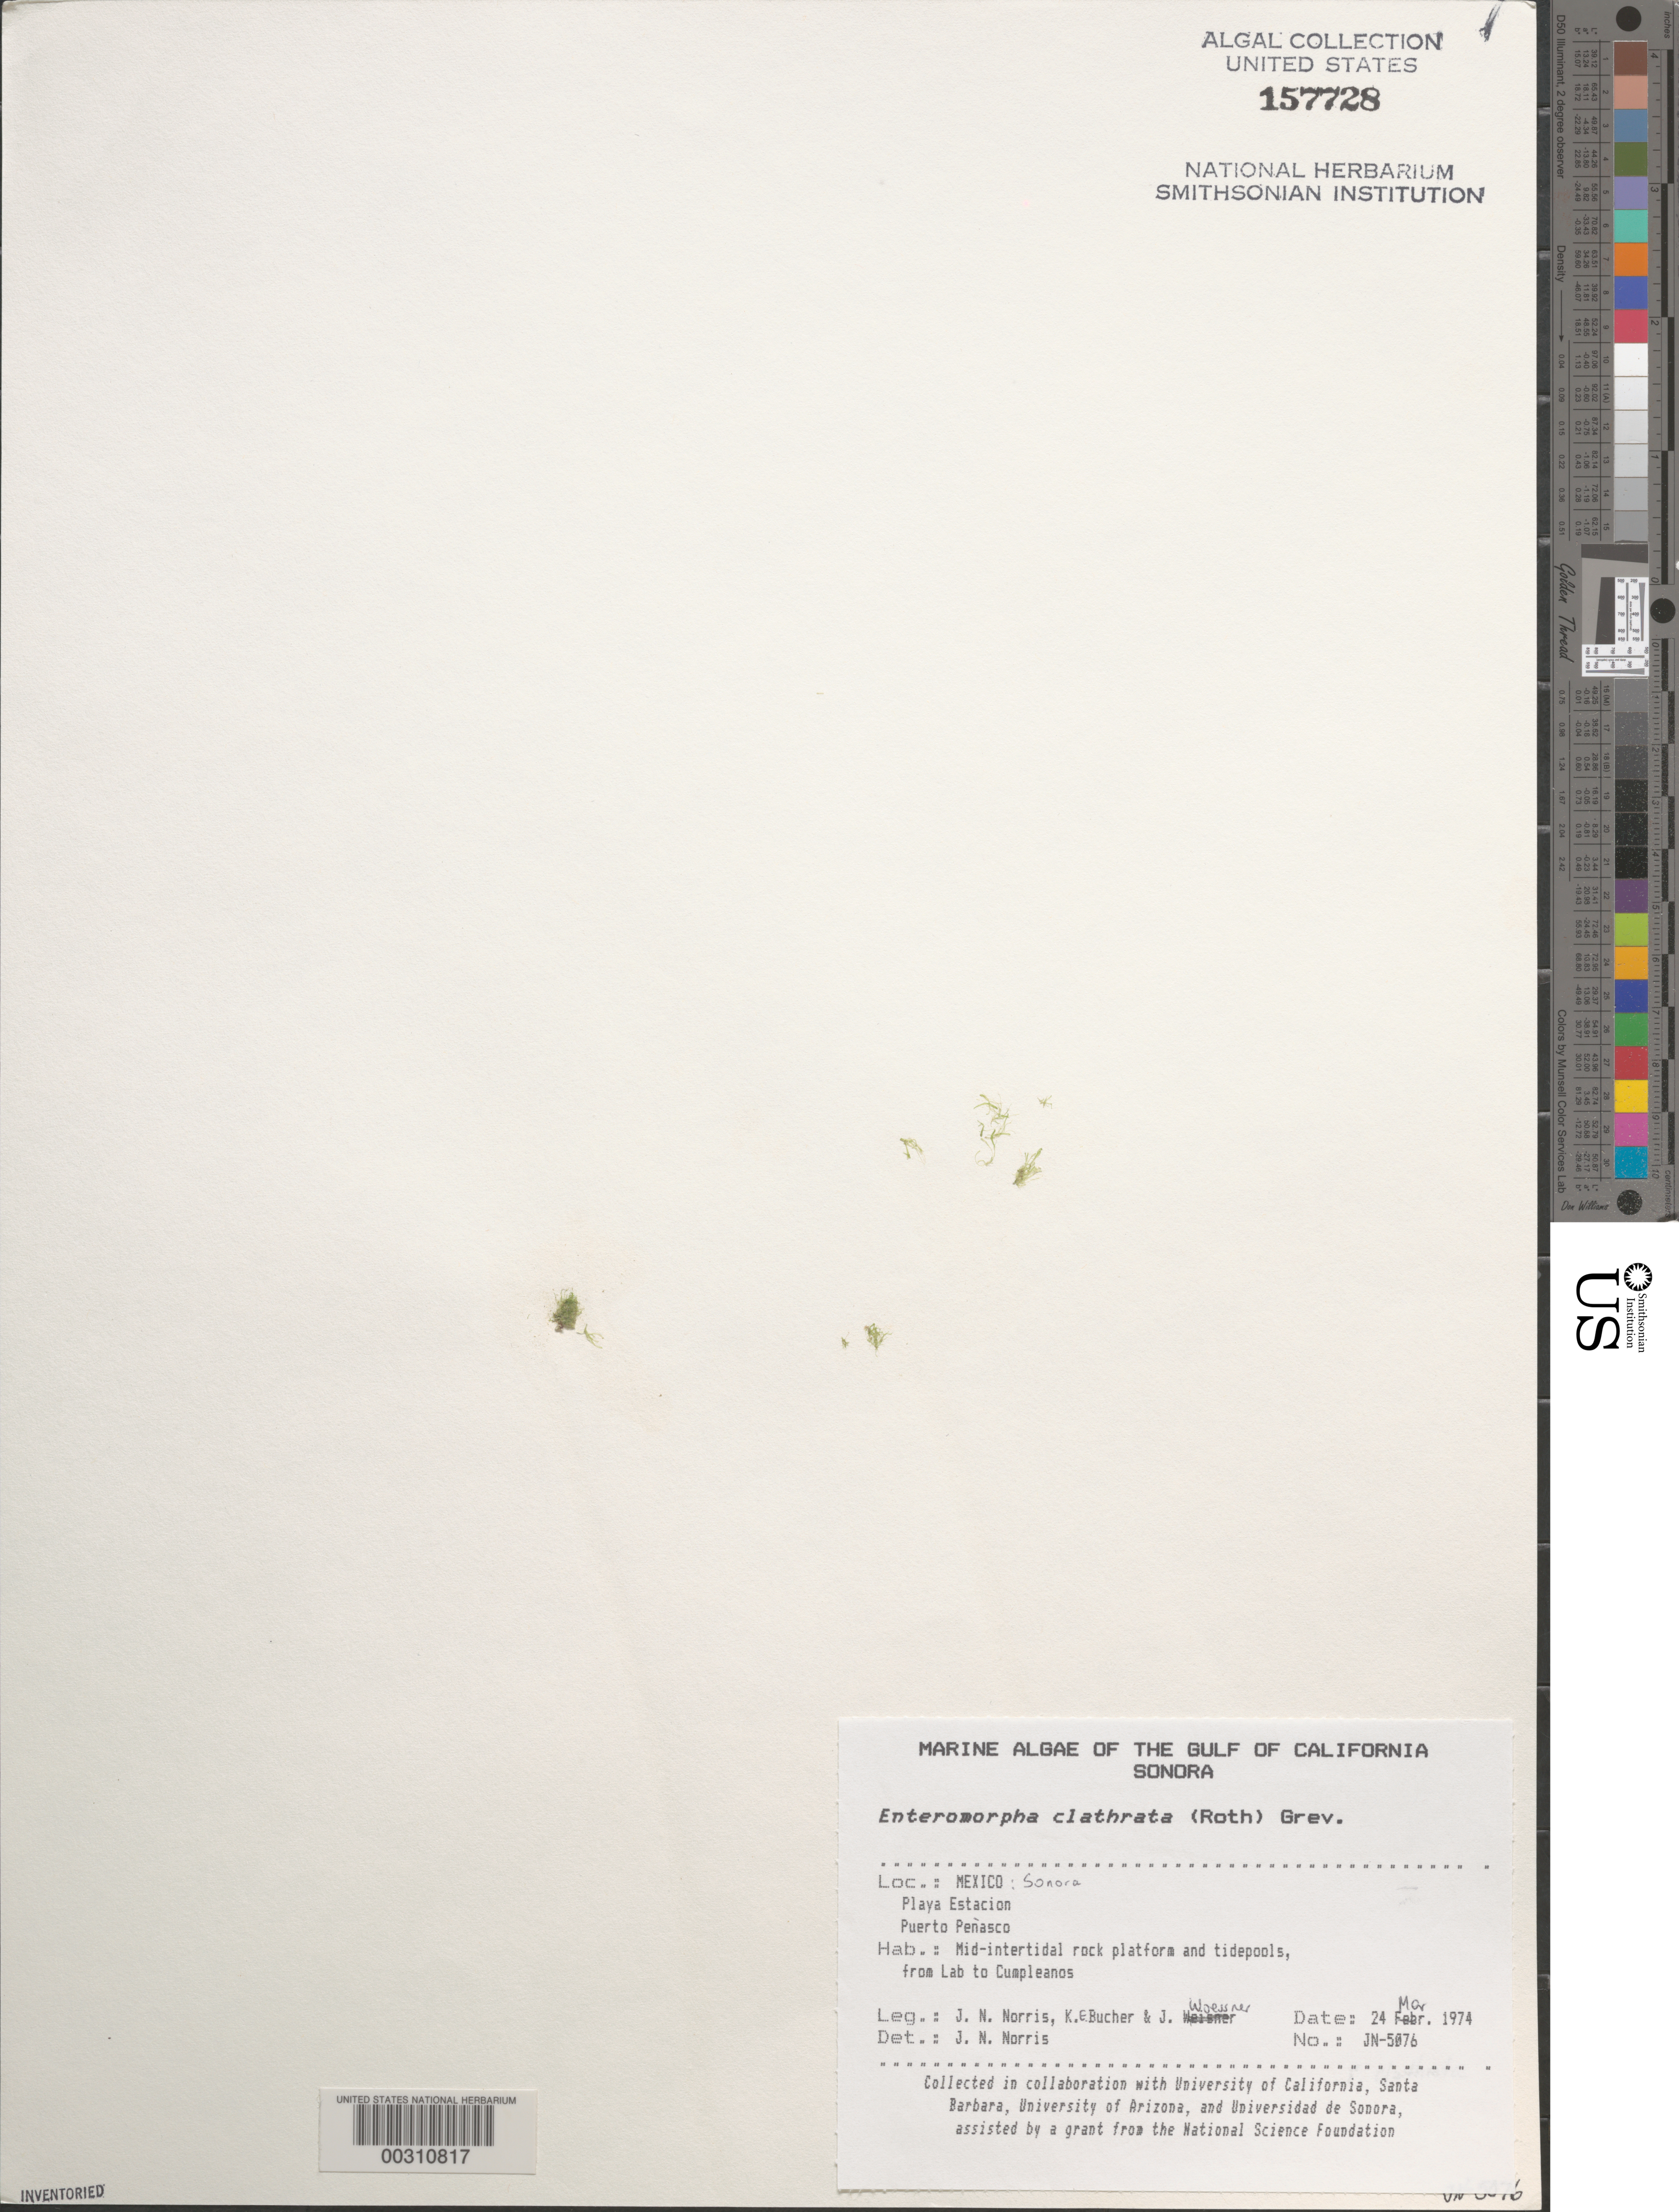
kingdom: Plantae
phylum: Chlorophyta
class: Ulvophyceae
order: Ulvales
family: Ulvaceae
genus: Ulva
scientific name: Ulva linza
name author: L.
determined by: Algae name updating Project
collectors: J. N. Norris, K. E. Bucher & J. Woessner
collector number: JN-5076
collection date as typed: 24 Mar 1974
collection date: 1974-03-24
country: Mexico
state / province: Sonora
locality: Playa Estacion, Puerto Penasco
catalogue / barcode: US 157728